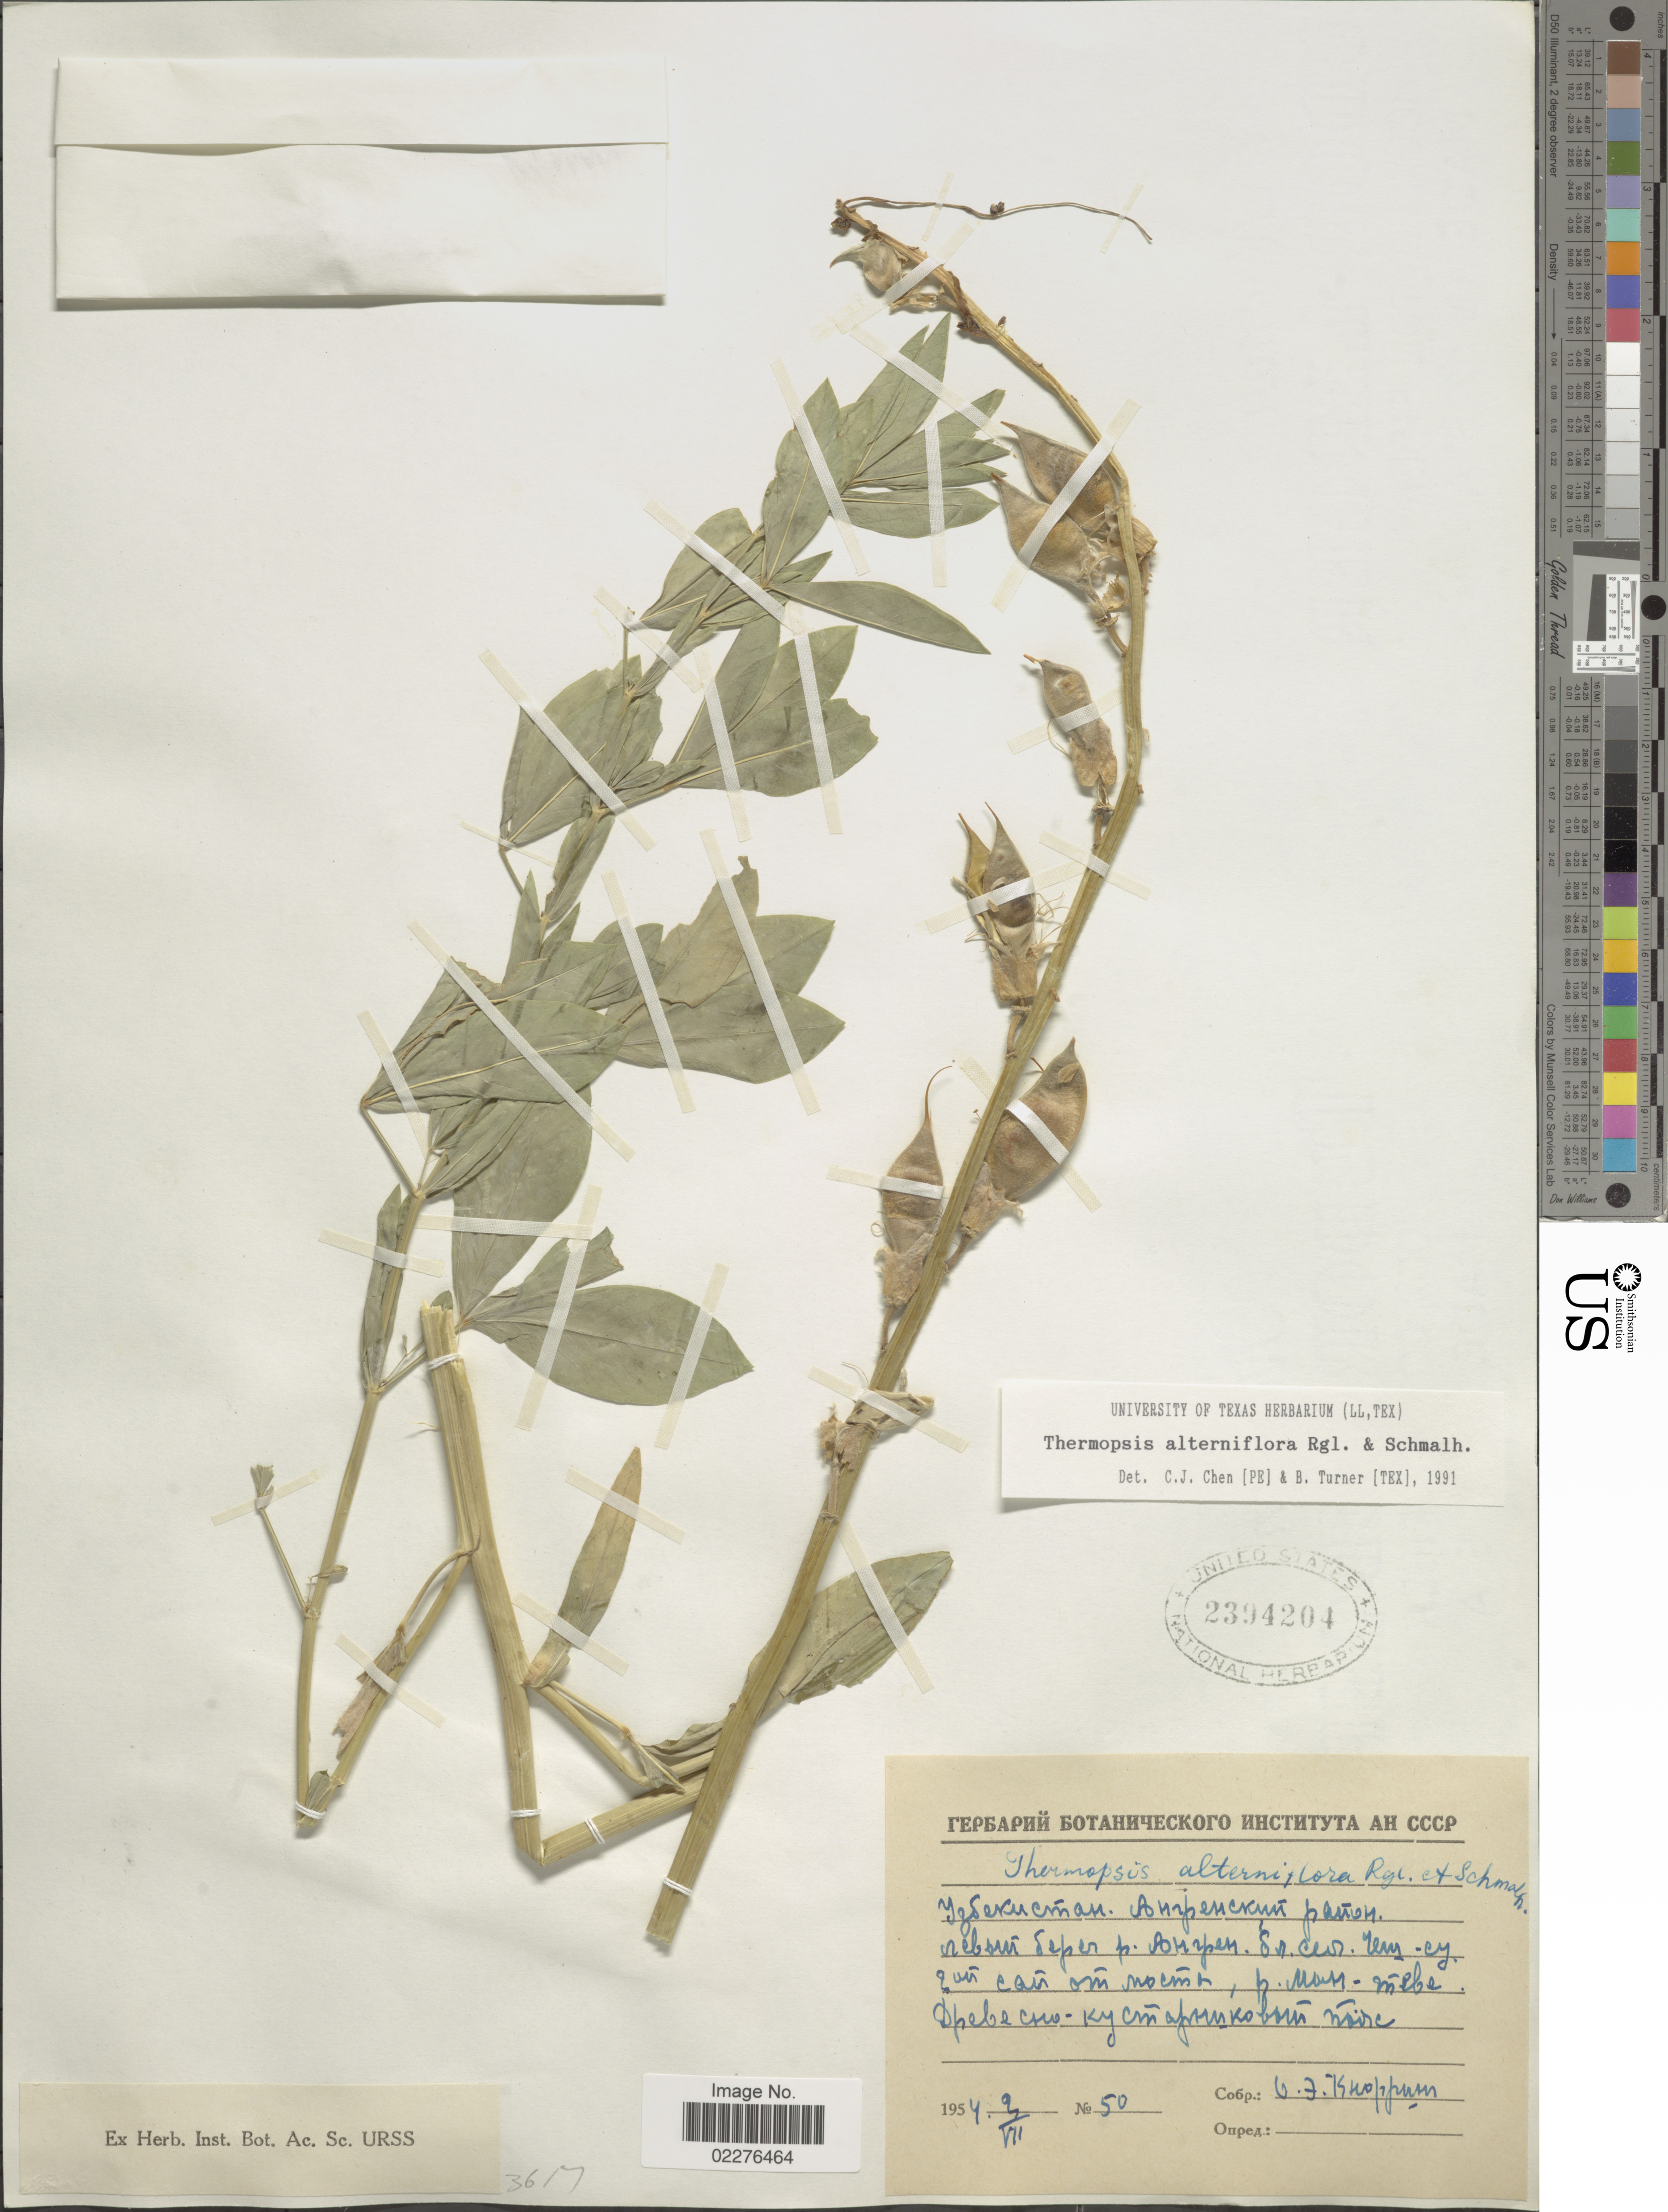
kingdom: Plantae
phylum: Tracheophyta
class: Magnoliopsida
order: Fabales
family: Fabaceae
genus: Thermopsis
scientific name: Thermopsis alterniflora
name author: Regel & Schmalh.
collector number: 50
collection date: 1954-07-09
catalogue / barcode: US 2394204